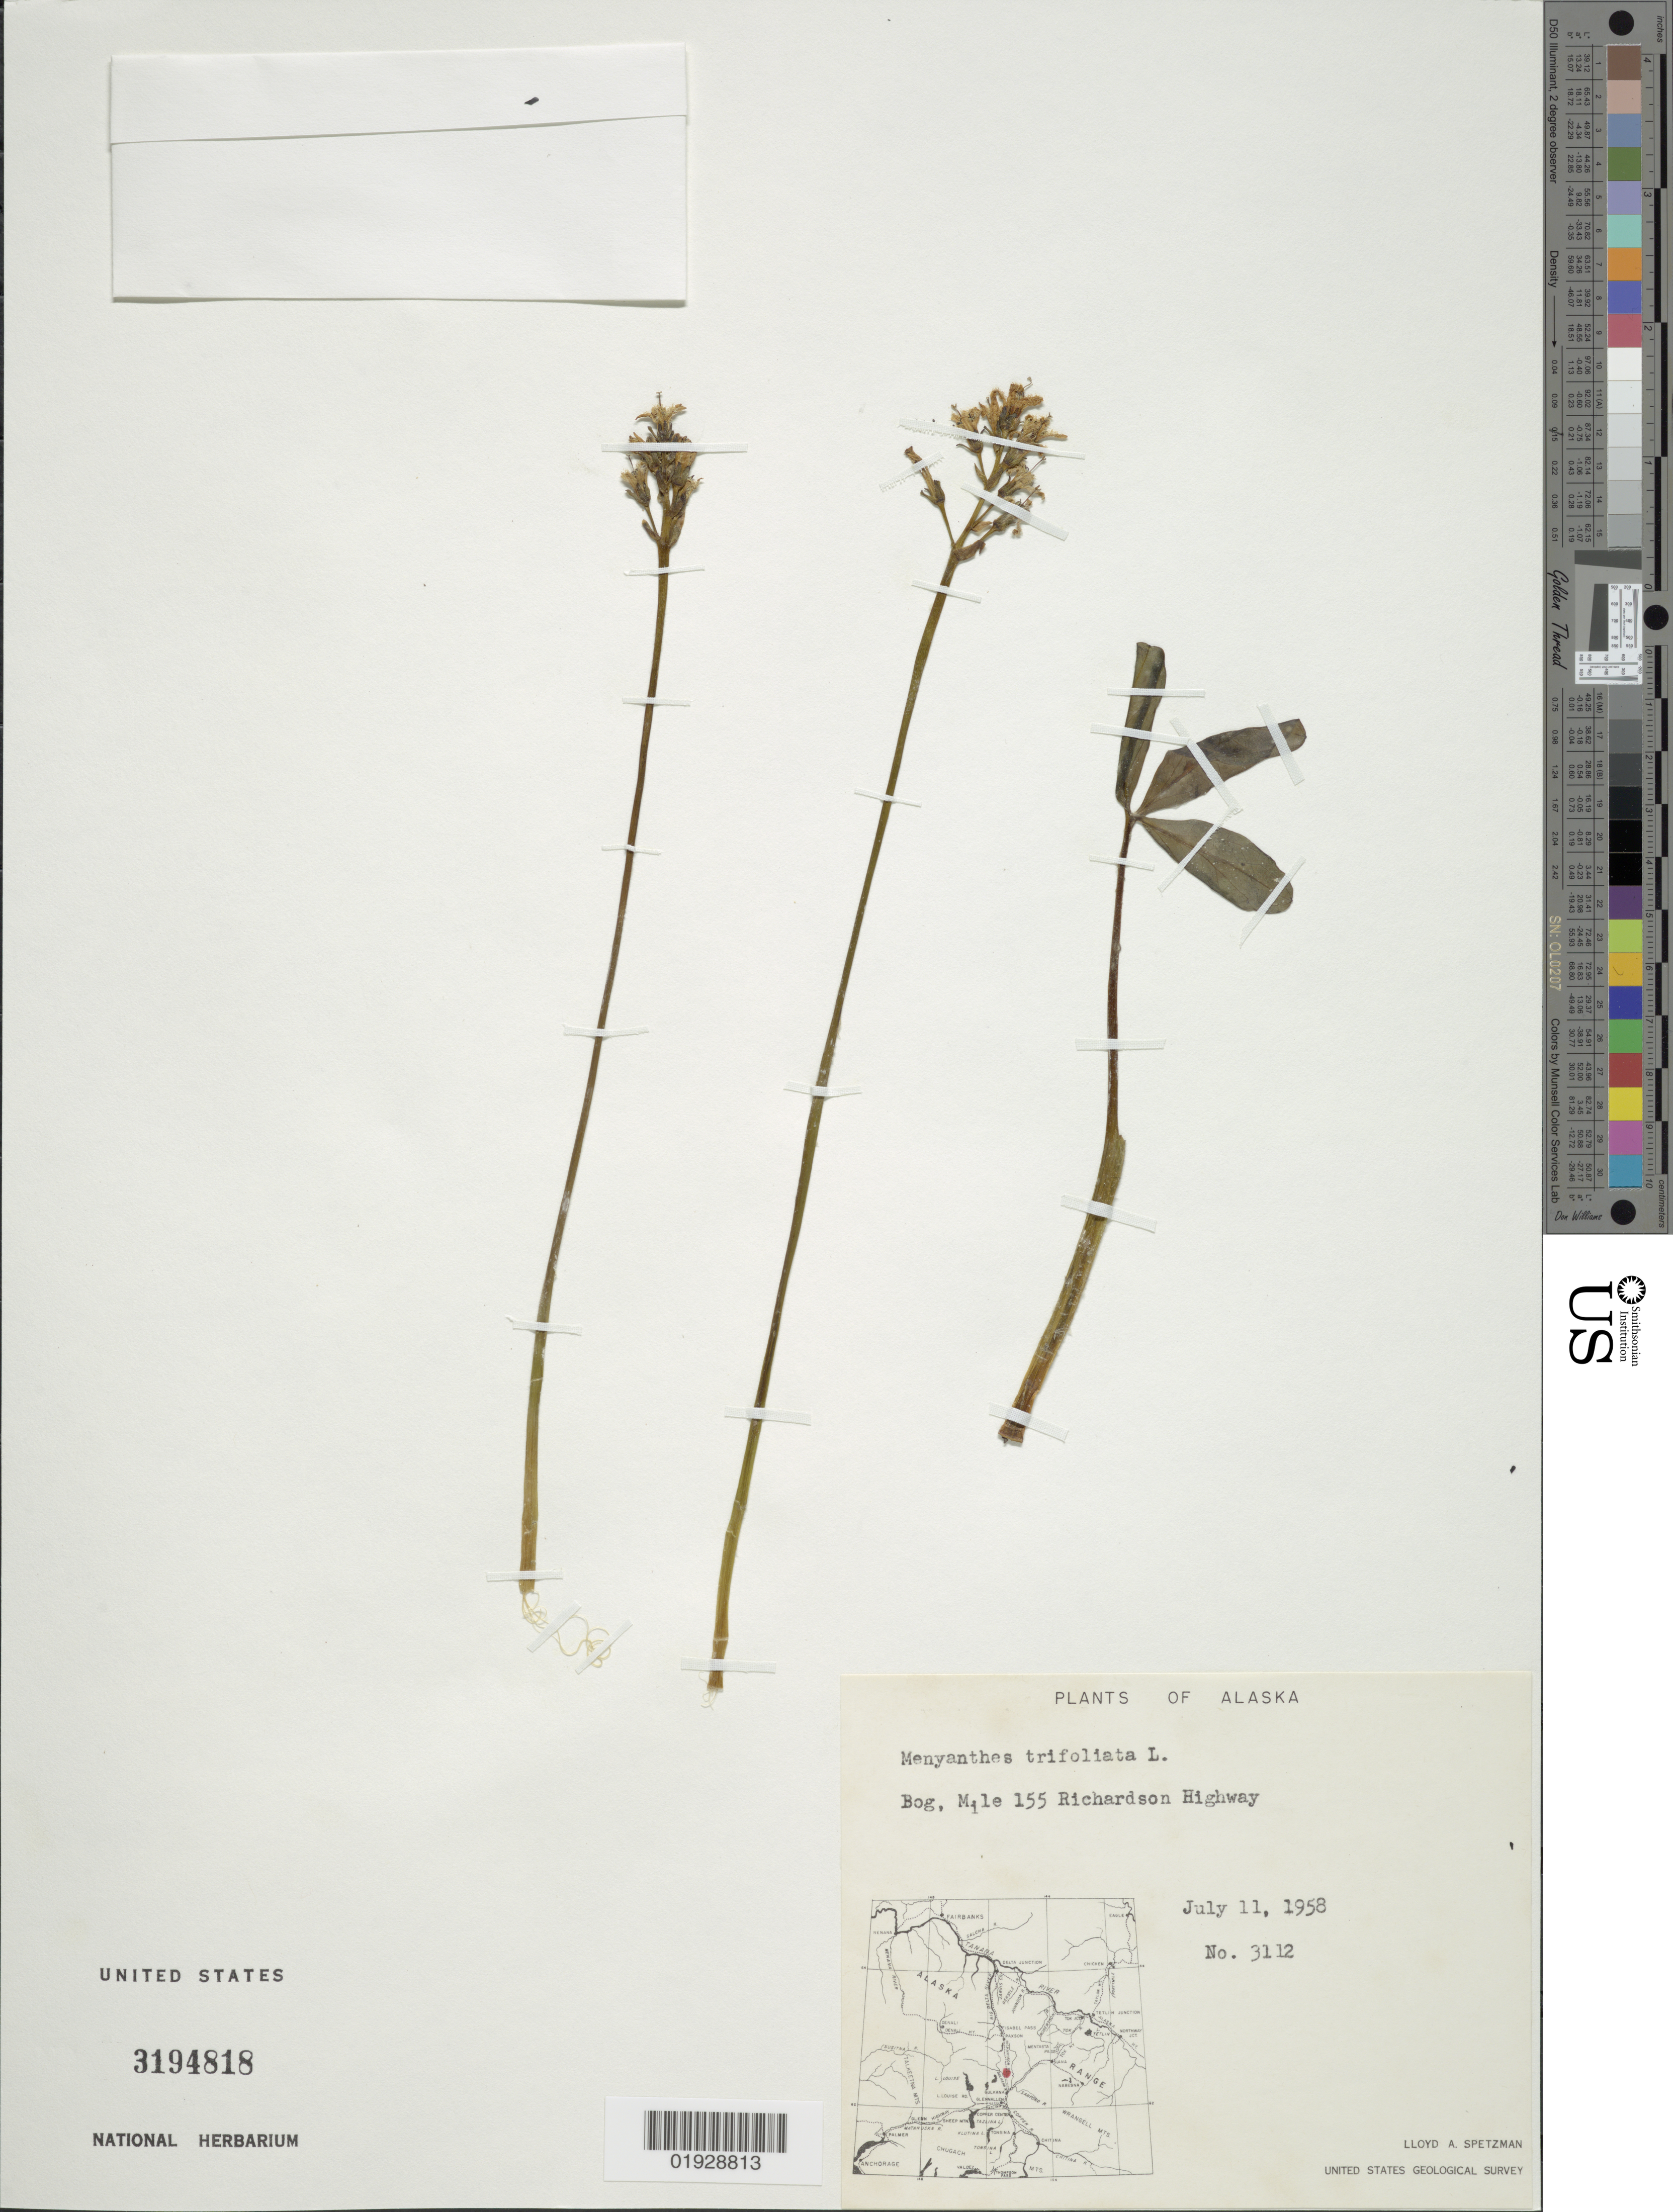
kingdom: Plantae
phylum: Tracheophyta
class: Magnoliopsida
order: Asterales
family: Menyanthaceae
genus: Menyanthes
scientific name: Menyanthes trifoliata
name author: L.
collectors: L. Spetzman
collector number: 3112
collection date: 1958-07-11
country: United States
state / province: Alaska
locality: Bog, Mile 155 Richardson Highway.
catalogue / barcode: US 3194818